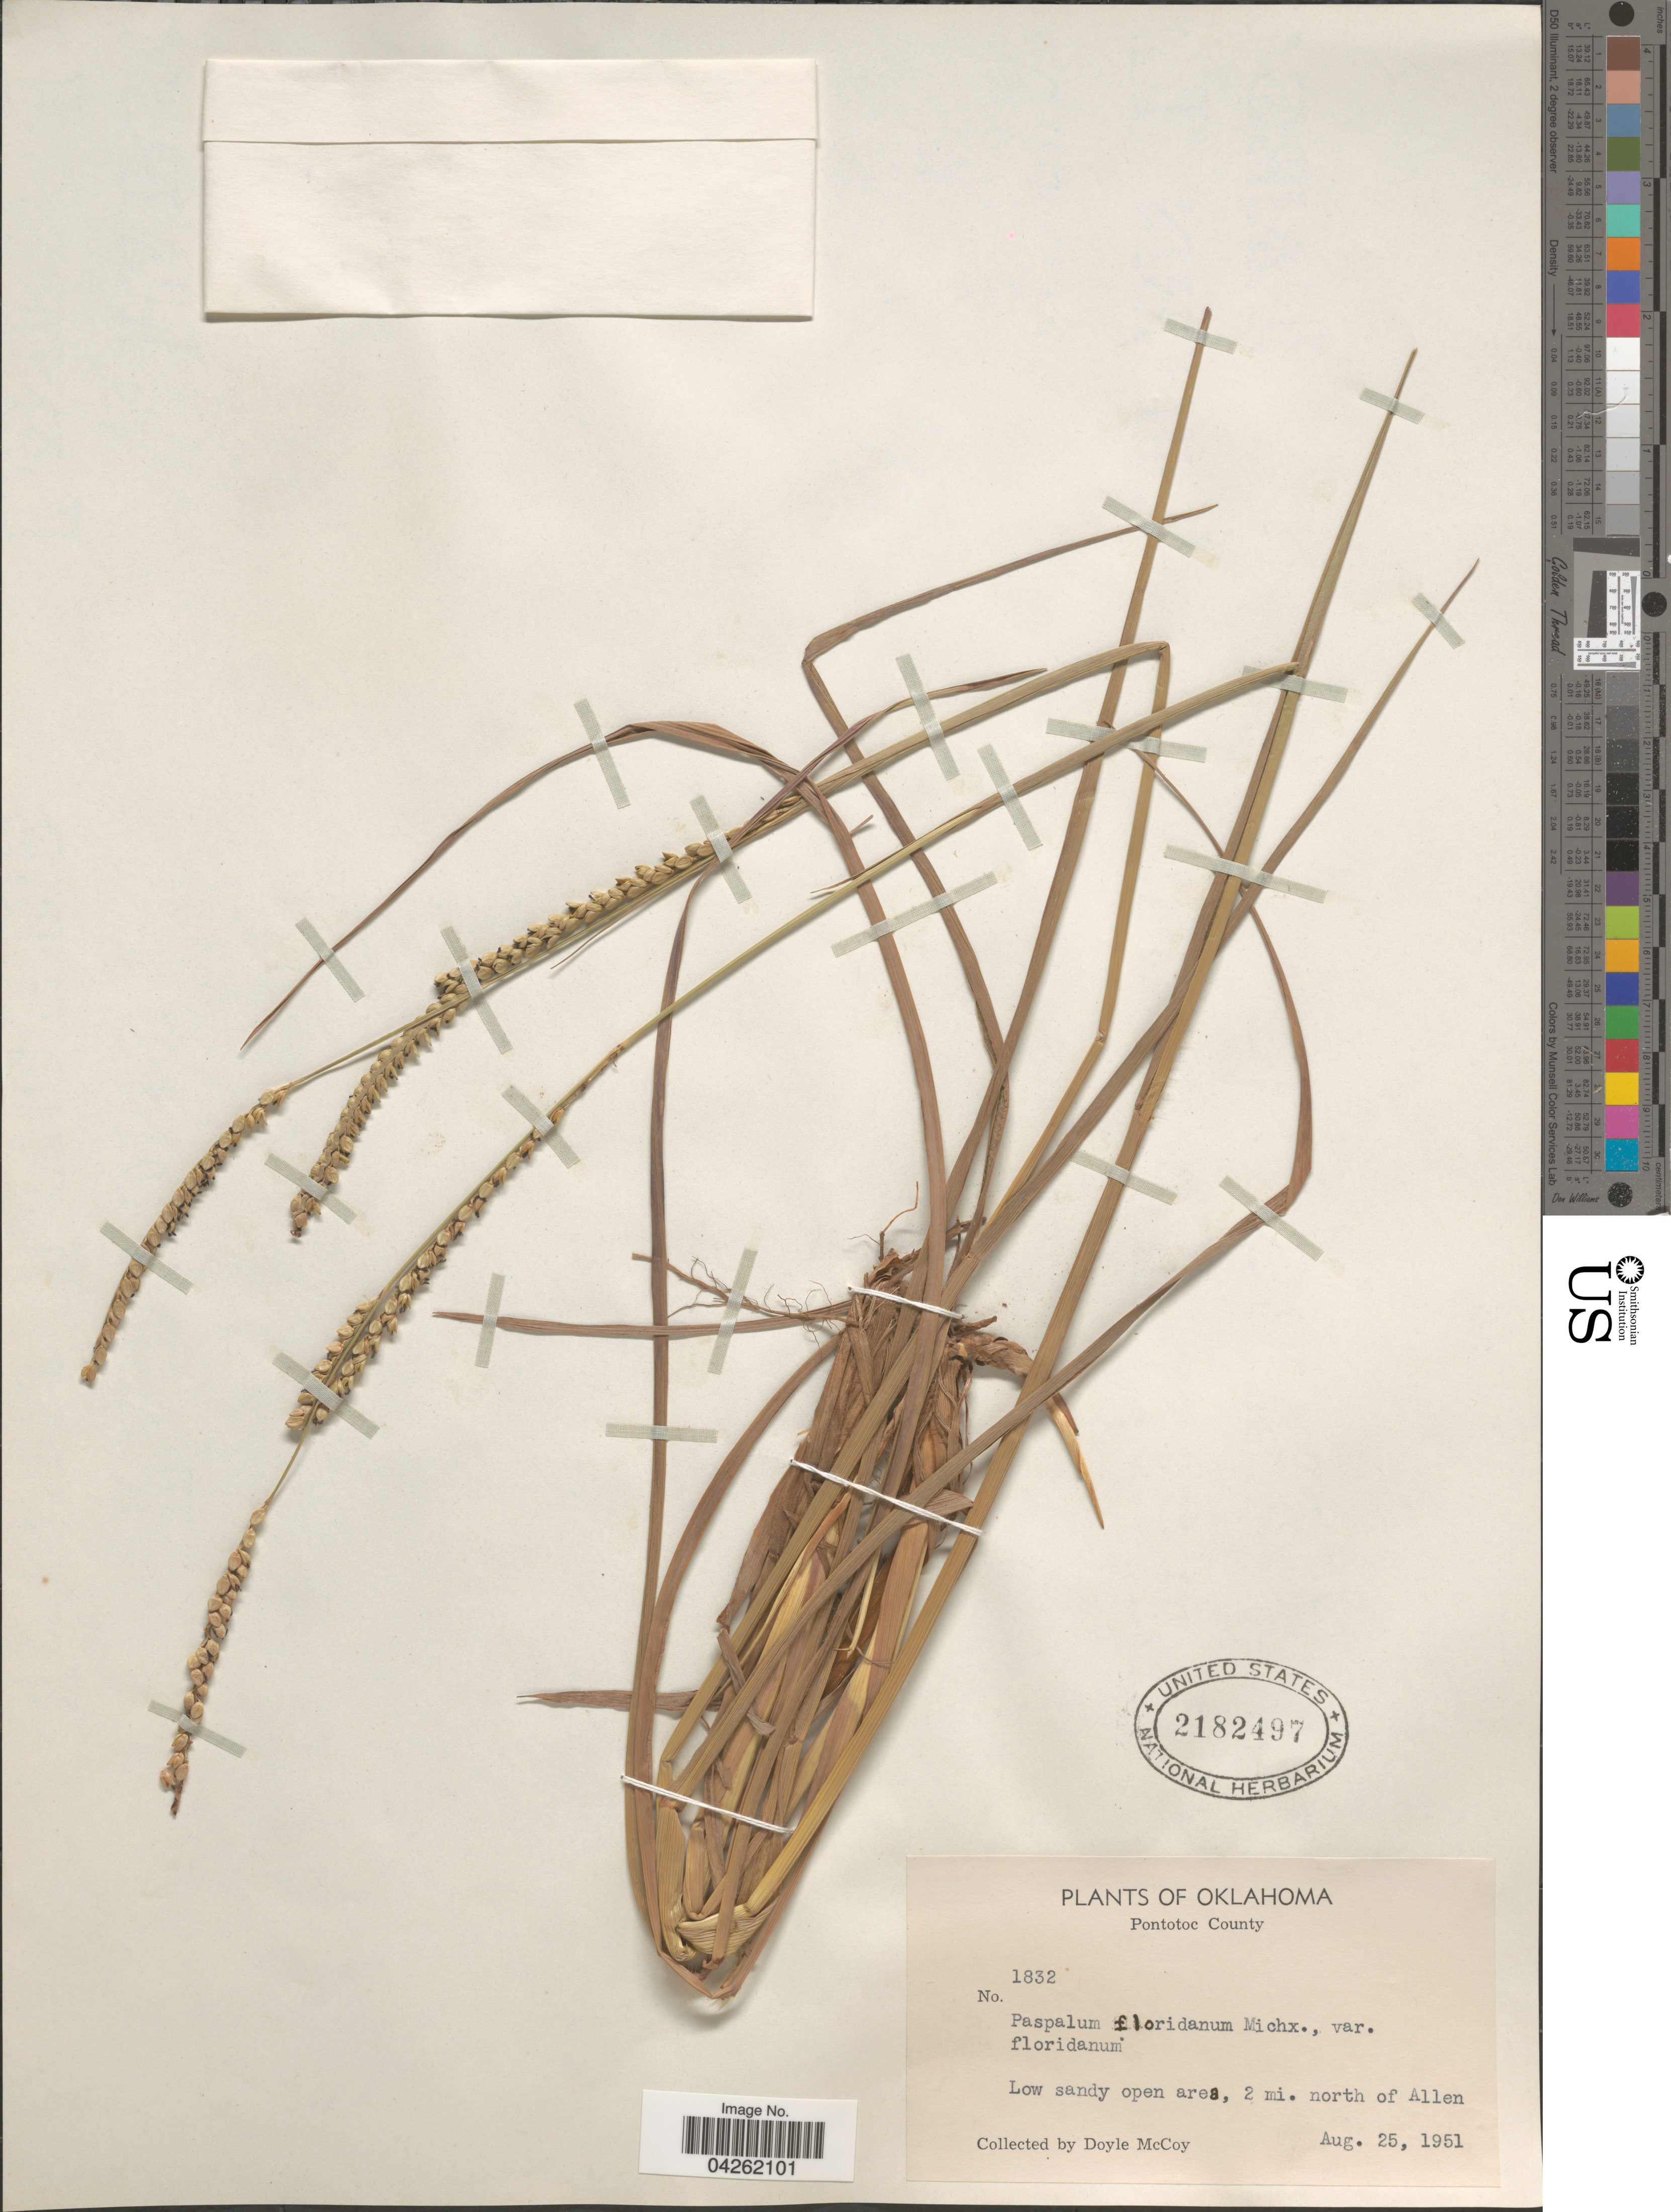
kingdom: Plantae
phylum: Tracheophyta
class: Liliopsida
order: Poales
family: Poaceae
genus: Paspalum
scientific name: Paspalum floridanum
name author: Michx.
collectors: D. McCoy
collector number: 1832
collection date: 1951-08-25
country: United States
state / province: Oklahoma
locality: Pontotoc County. Low sandy open area, 2 mi. north of Allen.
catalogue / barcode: US 2182497